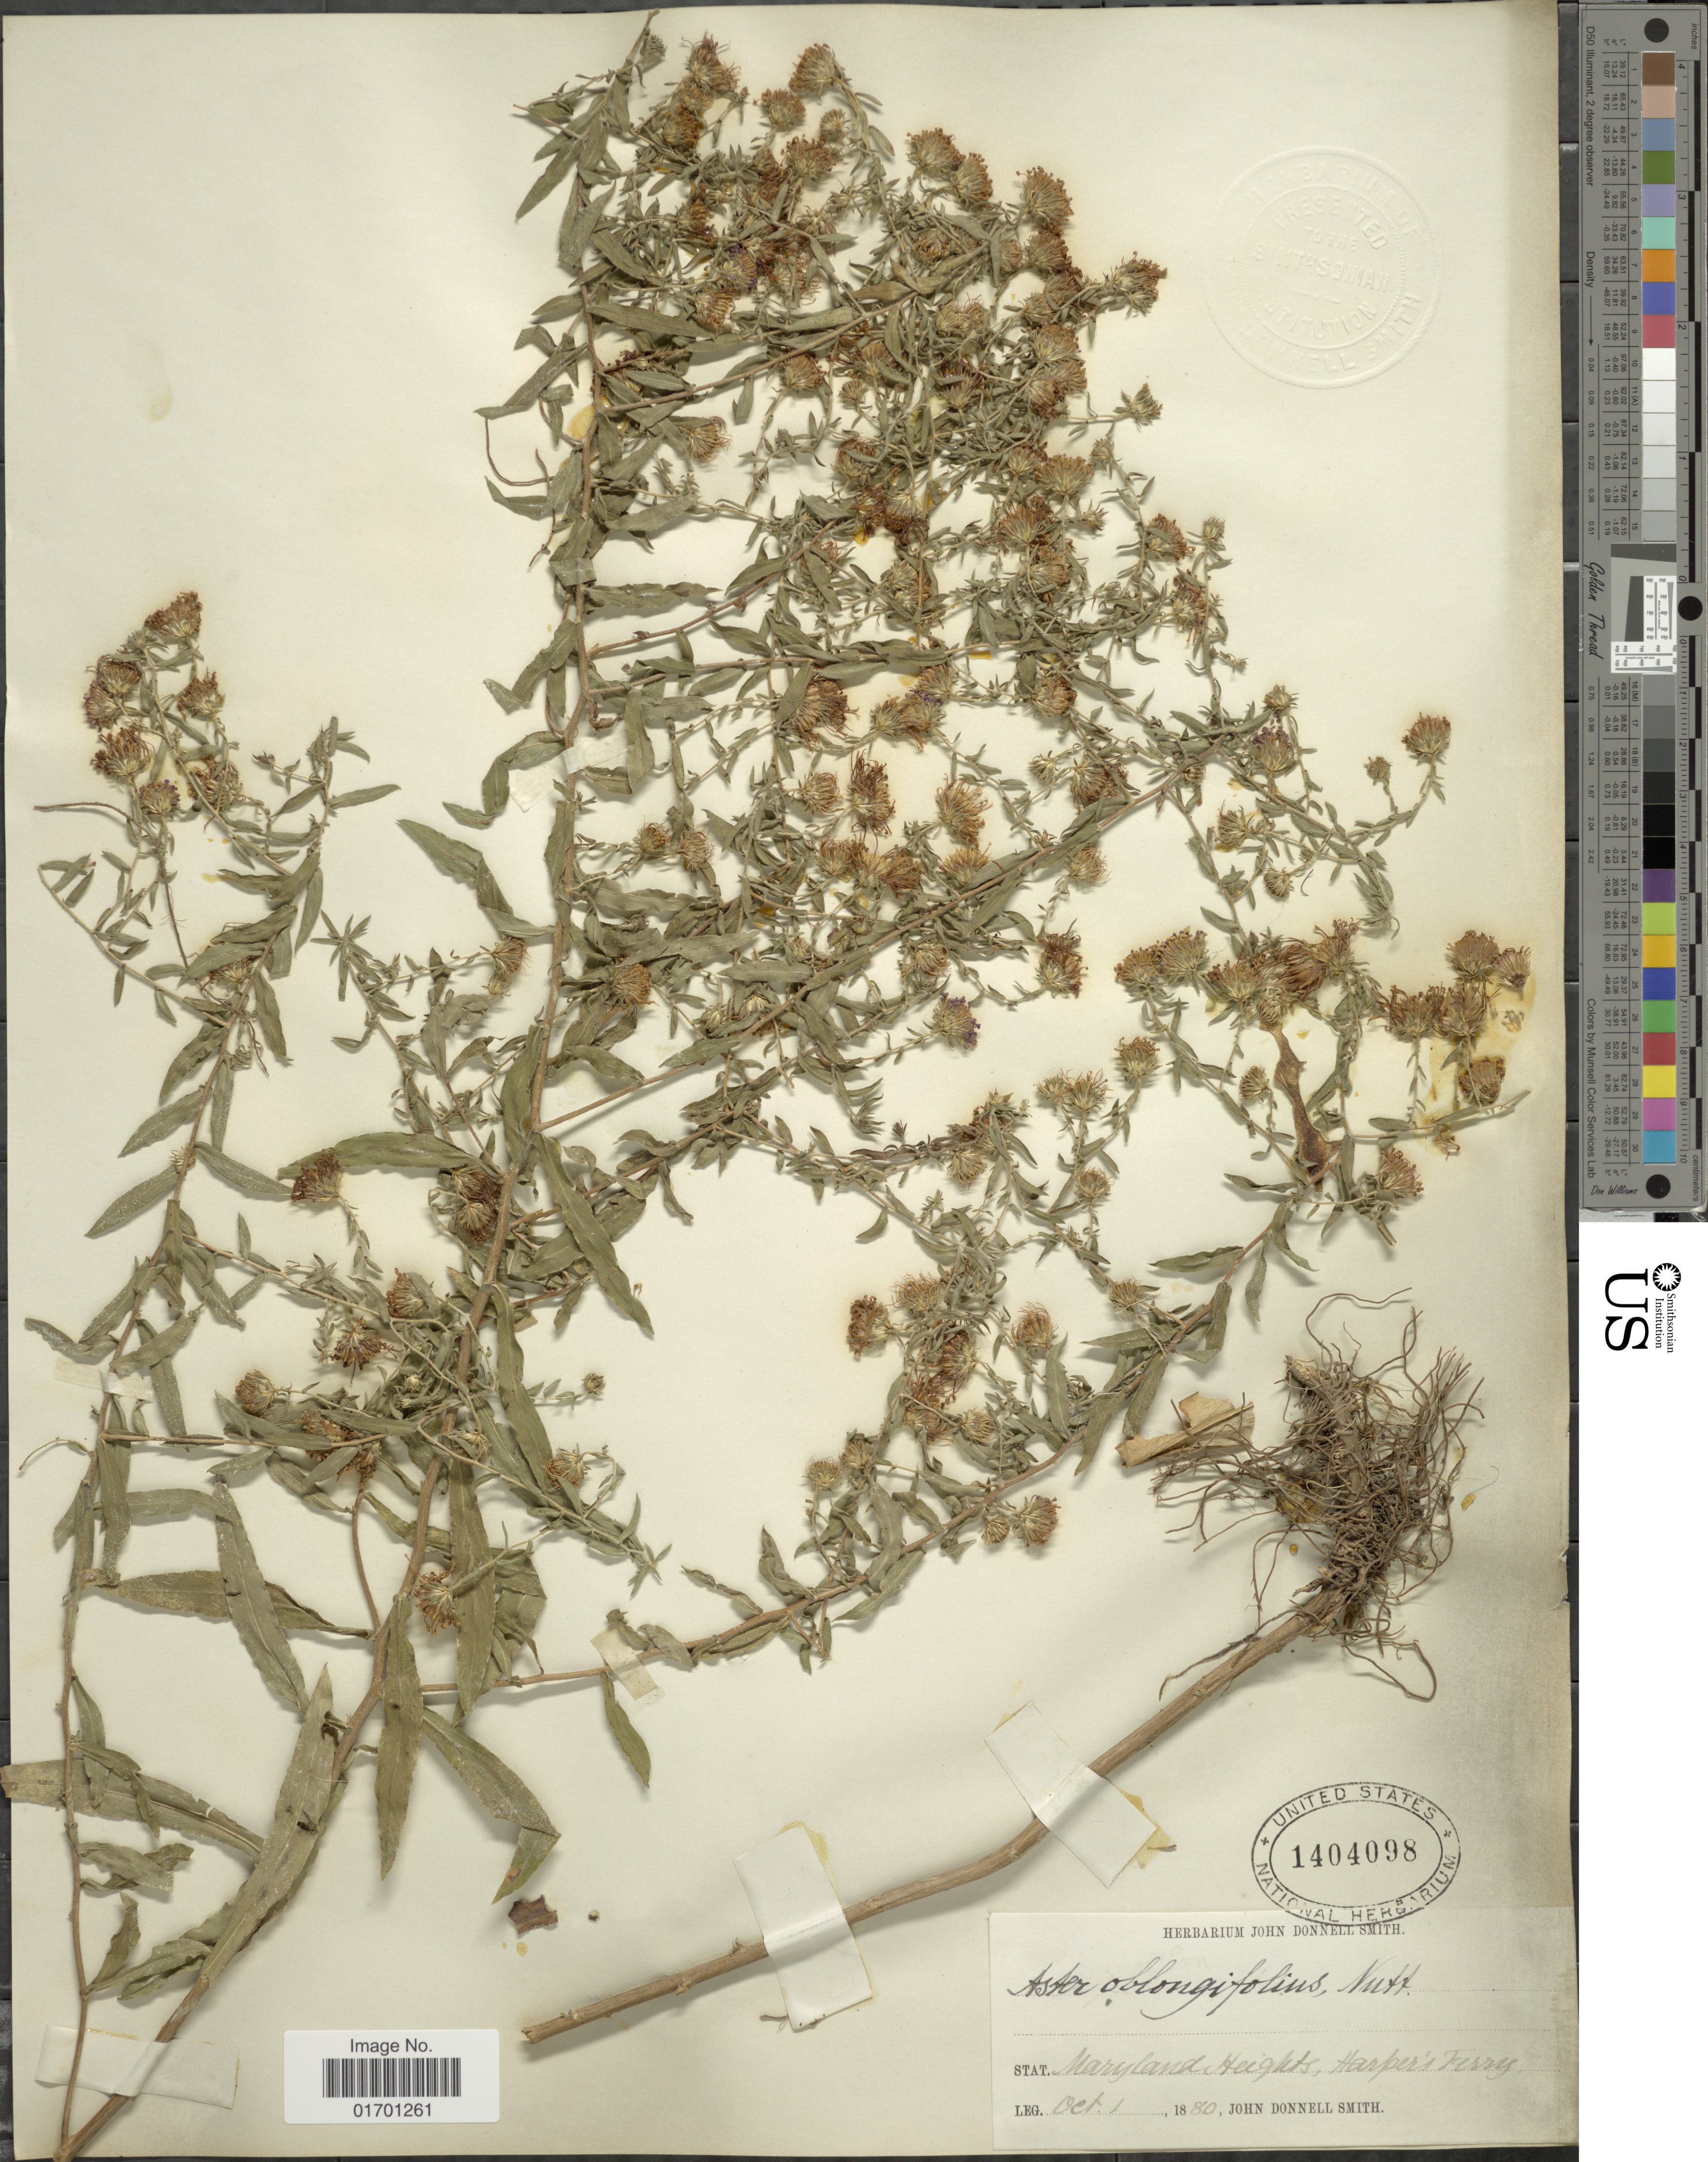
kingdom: Plantae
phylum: Tracheophyta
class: Magnoliopsida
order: Asterales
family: Asteraceae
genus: Symphyotrichum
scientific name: Symphyotrichum oblongifolium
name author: (Nutt.) G.L. Nesom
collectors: J. Donnell Smith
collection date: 1880-10-01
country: United States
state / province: West Virginia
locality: Maryland Heights, Harper's Ferry.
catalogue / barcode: US 1404098